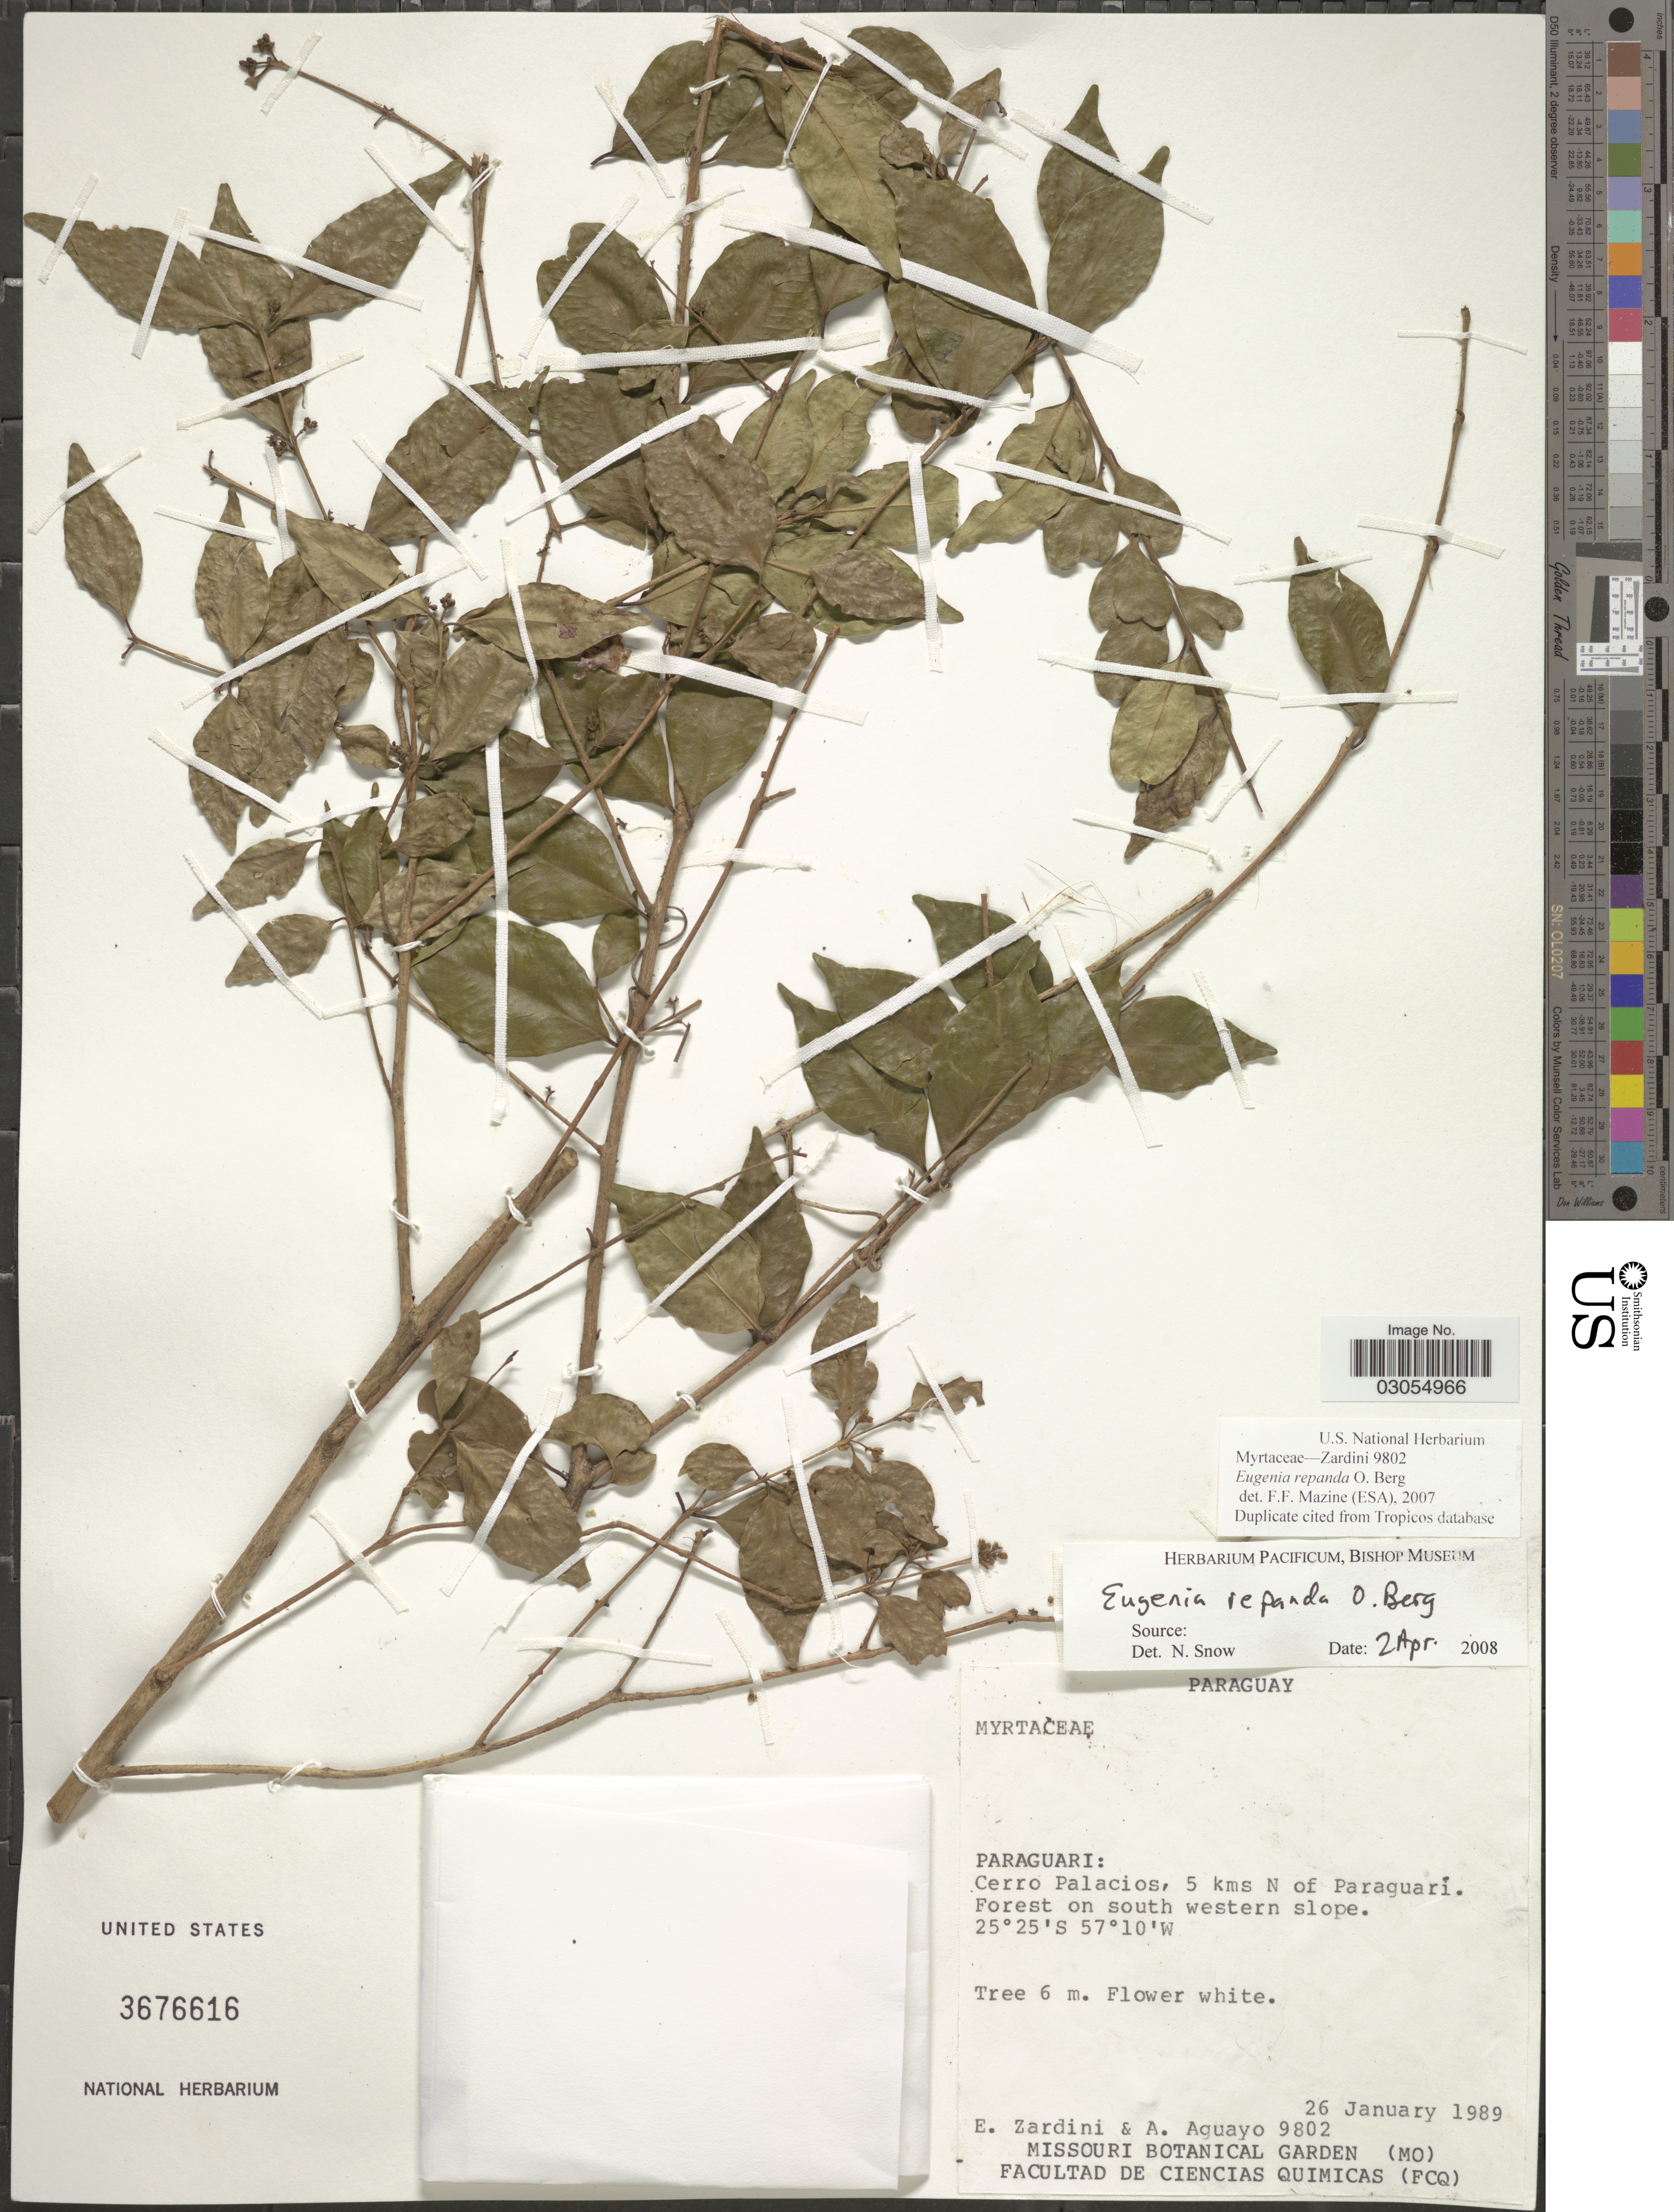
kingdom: Plantae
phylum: Tracheophyta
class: Magnoliopsida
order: Myrtales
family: Myrtaceae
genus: Eugenia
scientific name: Eugenia repanda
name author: O. Berg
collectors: E. Zardini & A. Aguayo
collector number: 9802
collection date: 1989-01-26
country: Paraguay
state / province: Paraguari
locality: Cerro Palacios, 5 kms N of Paraguarí. Forest on south western slope.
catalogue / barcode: US 3676616